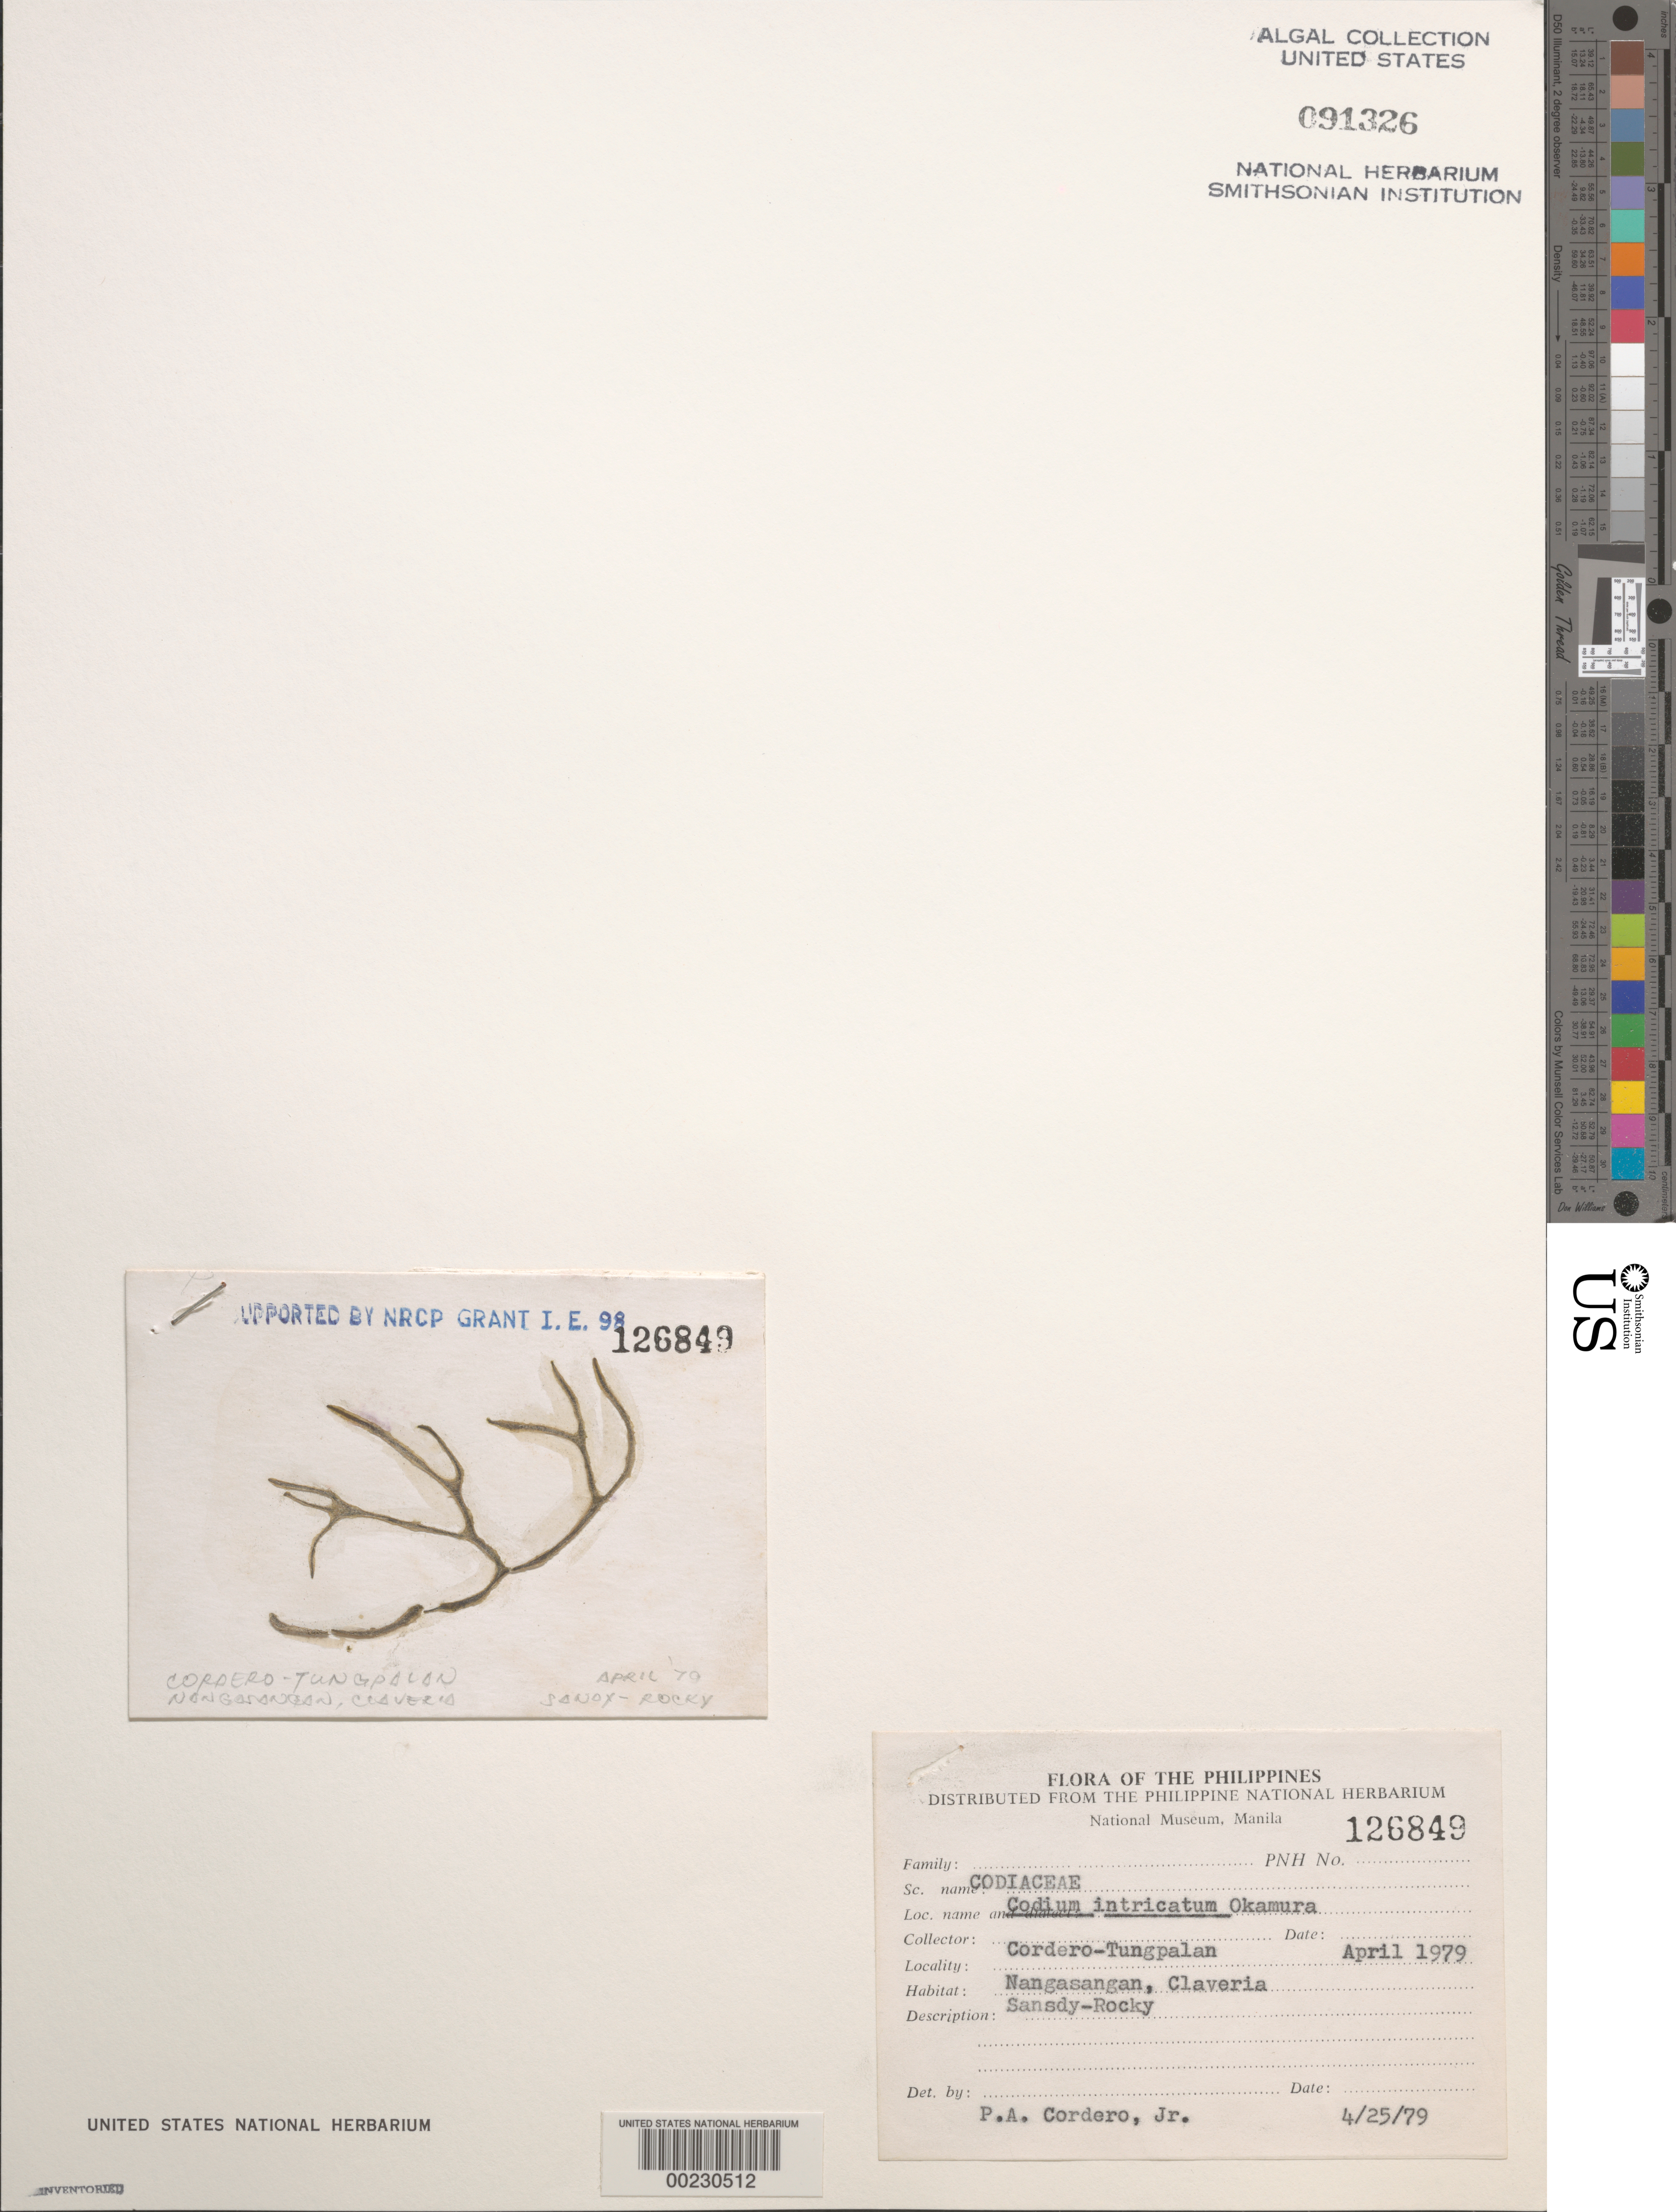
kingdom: Plantae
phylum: Chlorophyta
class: Ulvophyceae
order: Bryopsidales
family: Codiaceae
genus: Codium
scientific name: Codium intricatum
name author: Okamura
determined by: Cordero, P. A., Jr.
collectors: P. A. Cordero & A. Tungpalan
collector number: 126849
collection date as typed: Apr 1979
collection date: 1979-04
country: Philippines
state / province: Cagayan Valley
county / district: Cagayan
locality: Nangasangan, claveria, cagayan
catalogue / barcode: US 91326